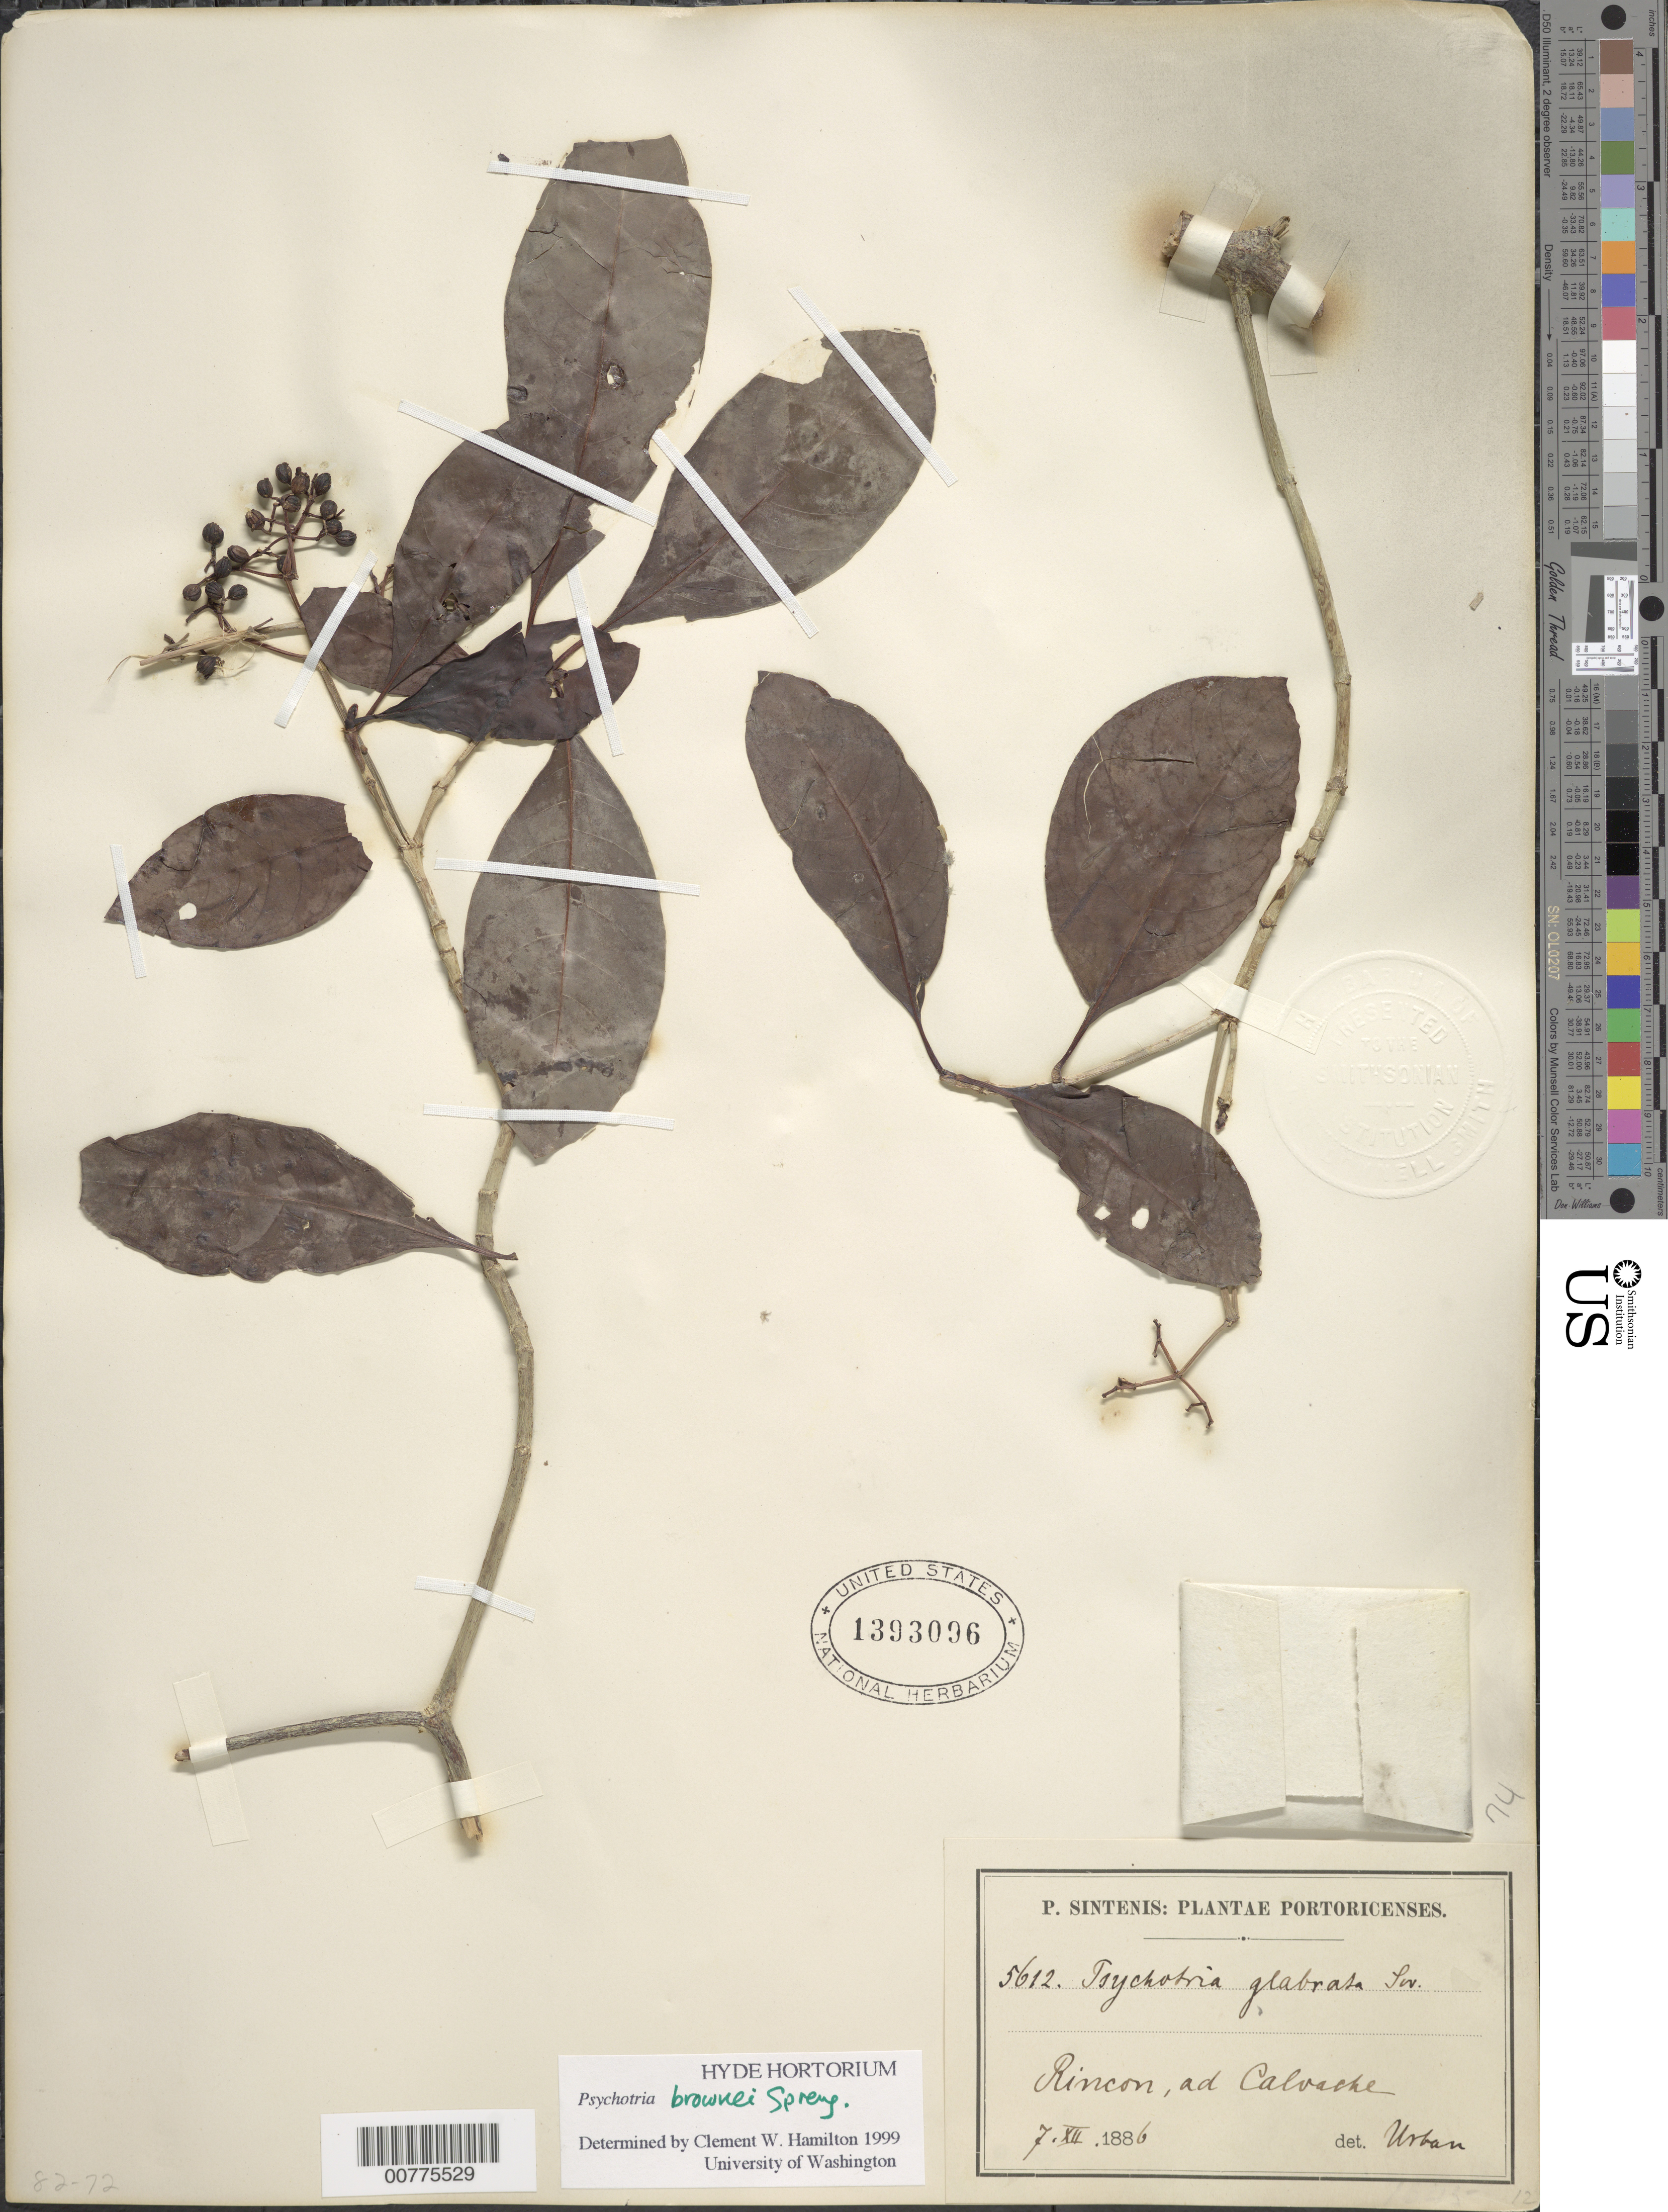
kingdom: Plantae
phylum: Tracheophyta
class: Magnoliopsida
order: Gentianales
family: Rubiaceae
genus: Psychotria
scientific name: Psychotria glabrata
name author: Sw.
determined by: Hamilton, C. W.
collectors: P. Sintenis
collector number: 5612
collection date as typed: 07 Dec 1886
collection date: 1886-12-07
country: Puerto Rico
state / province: Rincón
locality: Rincon, ad Calvache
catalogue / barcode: US 1393096